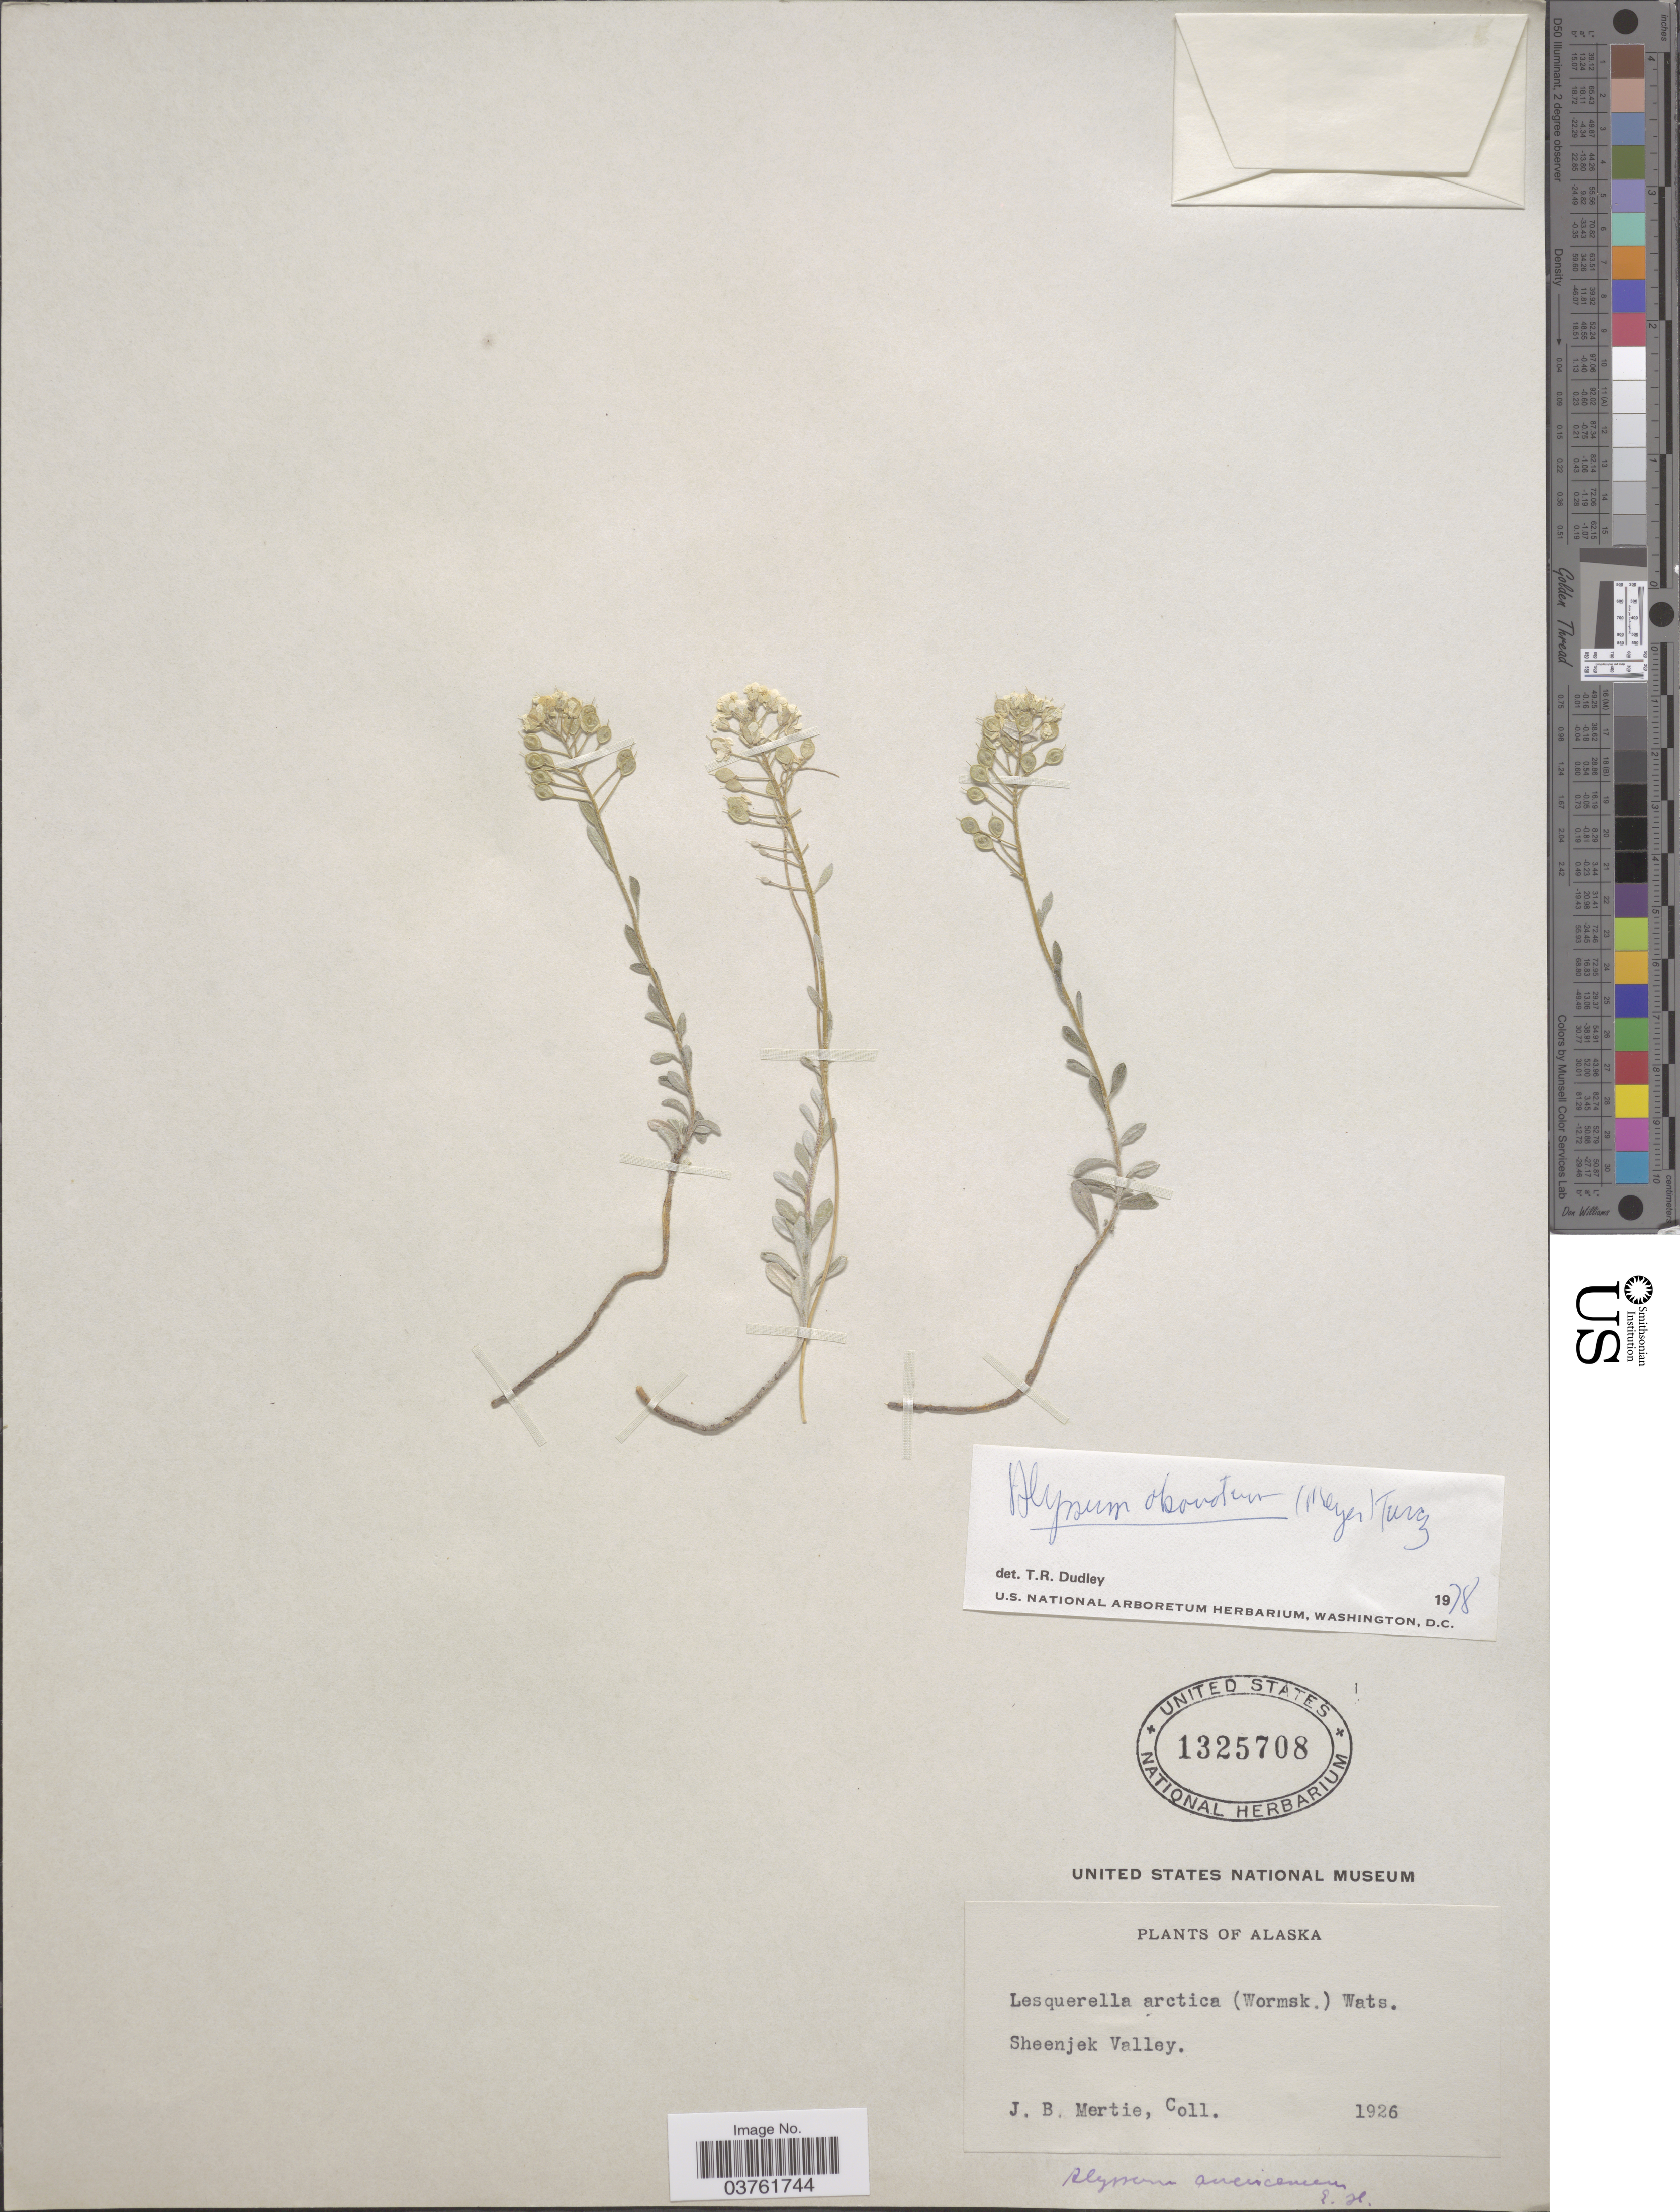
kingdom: Plantae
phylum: Tracheophyta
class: Magnoliopsida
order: Brassicales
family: Brassicaceae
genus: Alyssum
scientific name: Alyssum obovatum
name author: (C.A. Mey.) Turcz.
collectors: J. Mertie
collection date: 1926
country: United States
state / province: Alaska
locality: Sheenjek Valley.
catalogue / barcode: US 1325708